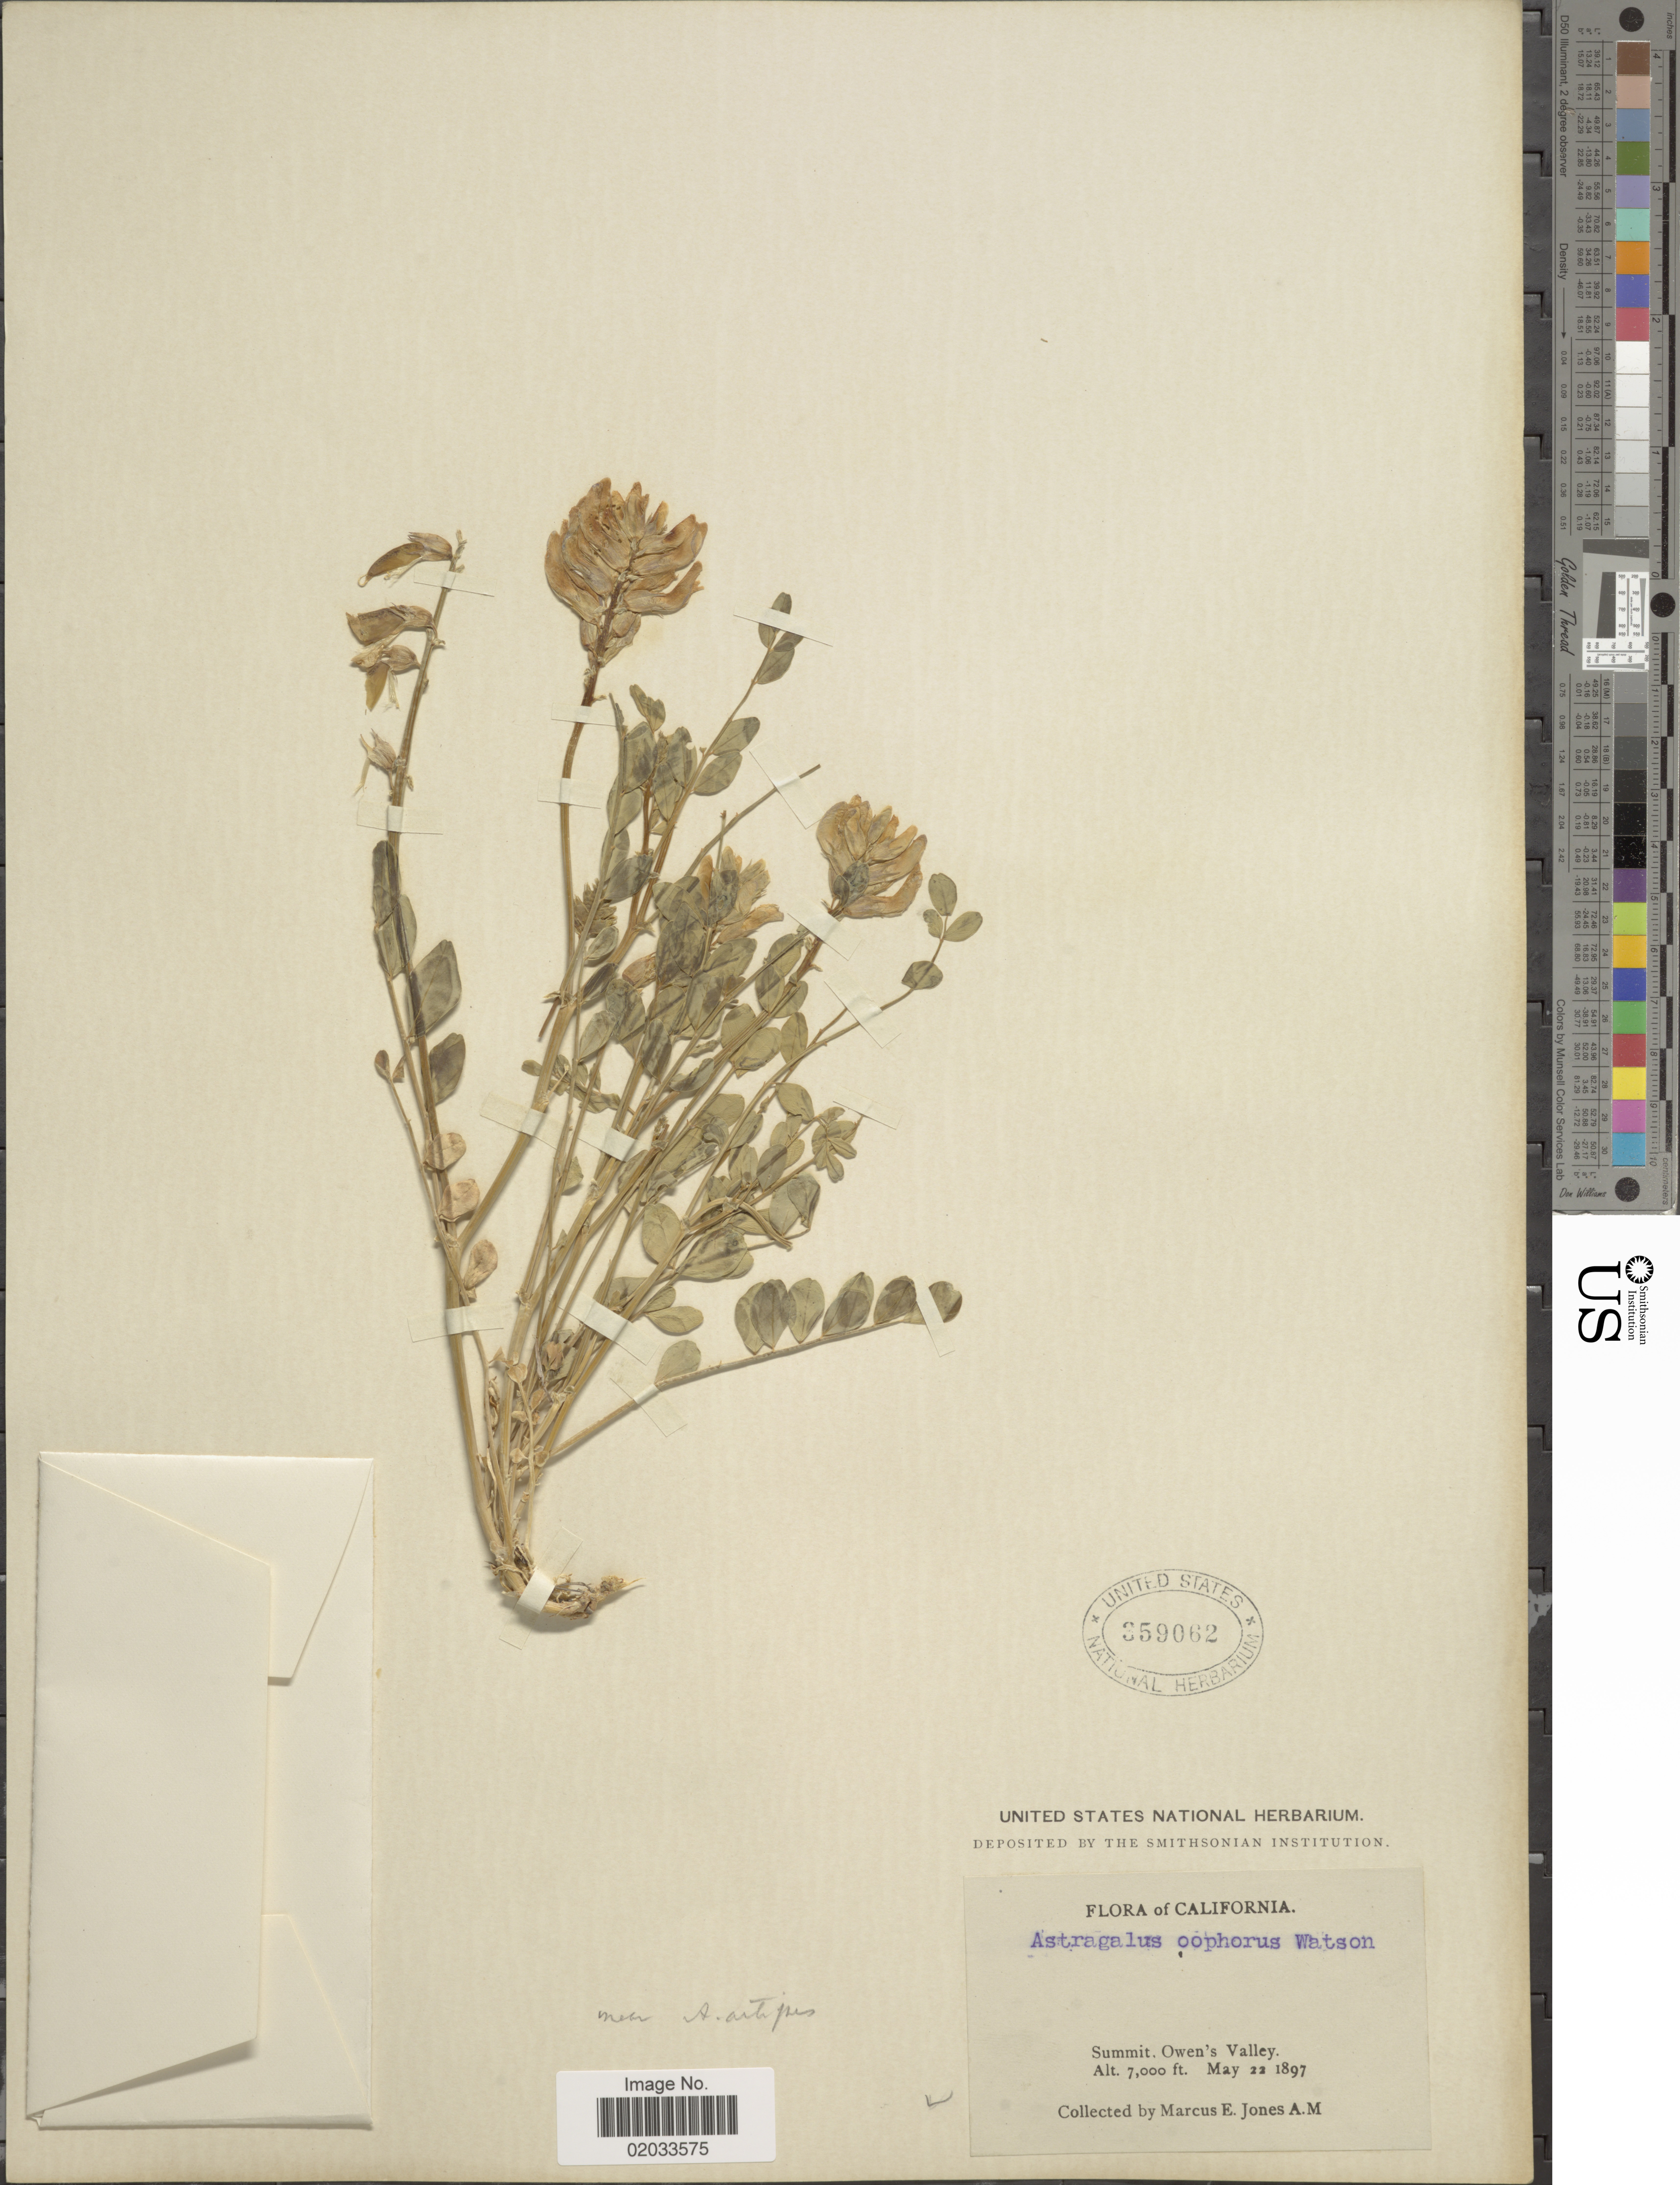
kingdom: Plantae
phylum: Tracheophyta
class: Magnoliopsida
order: Fabales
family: Fabaceae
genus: Astragalus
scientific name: Astragalus oophorus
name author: S. Watson in C. King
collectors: M. E. Jones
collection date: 1897-05-22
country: United States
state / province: California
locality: Summit, Owen's Valley.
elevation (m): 2134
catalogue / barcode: US 359062